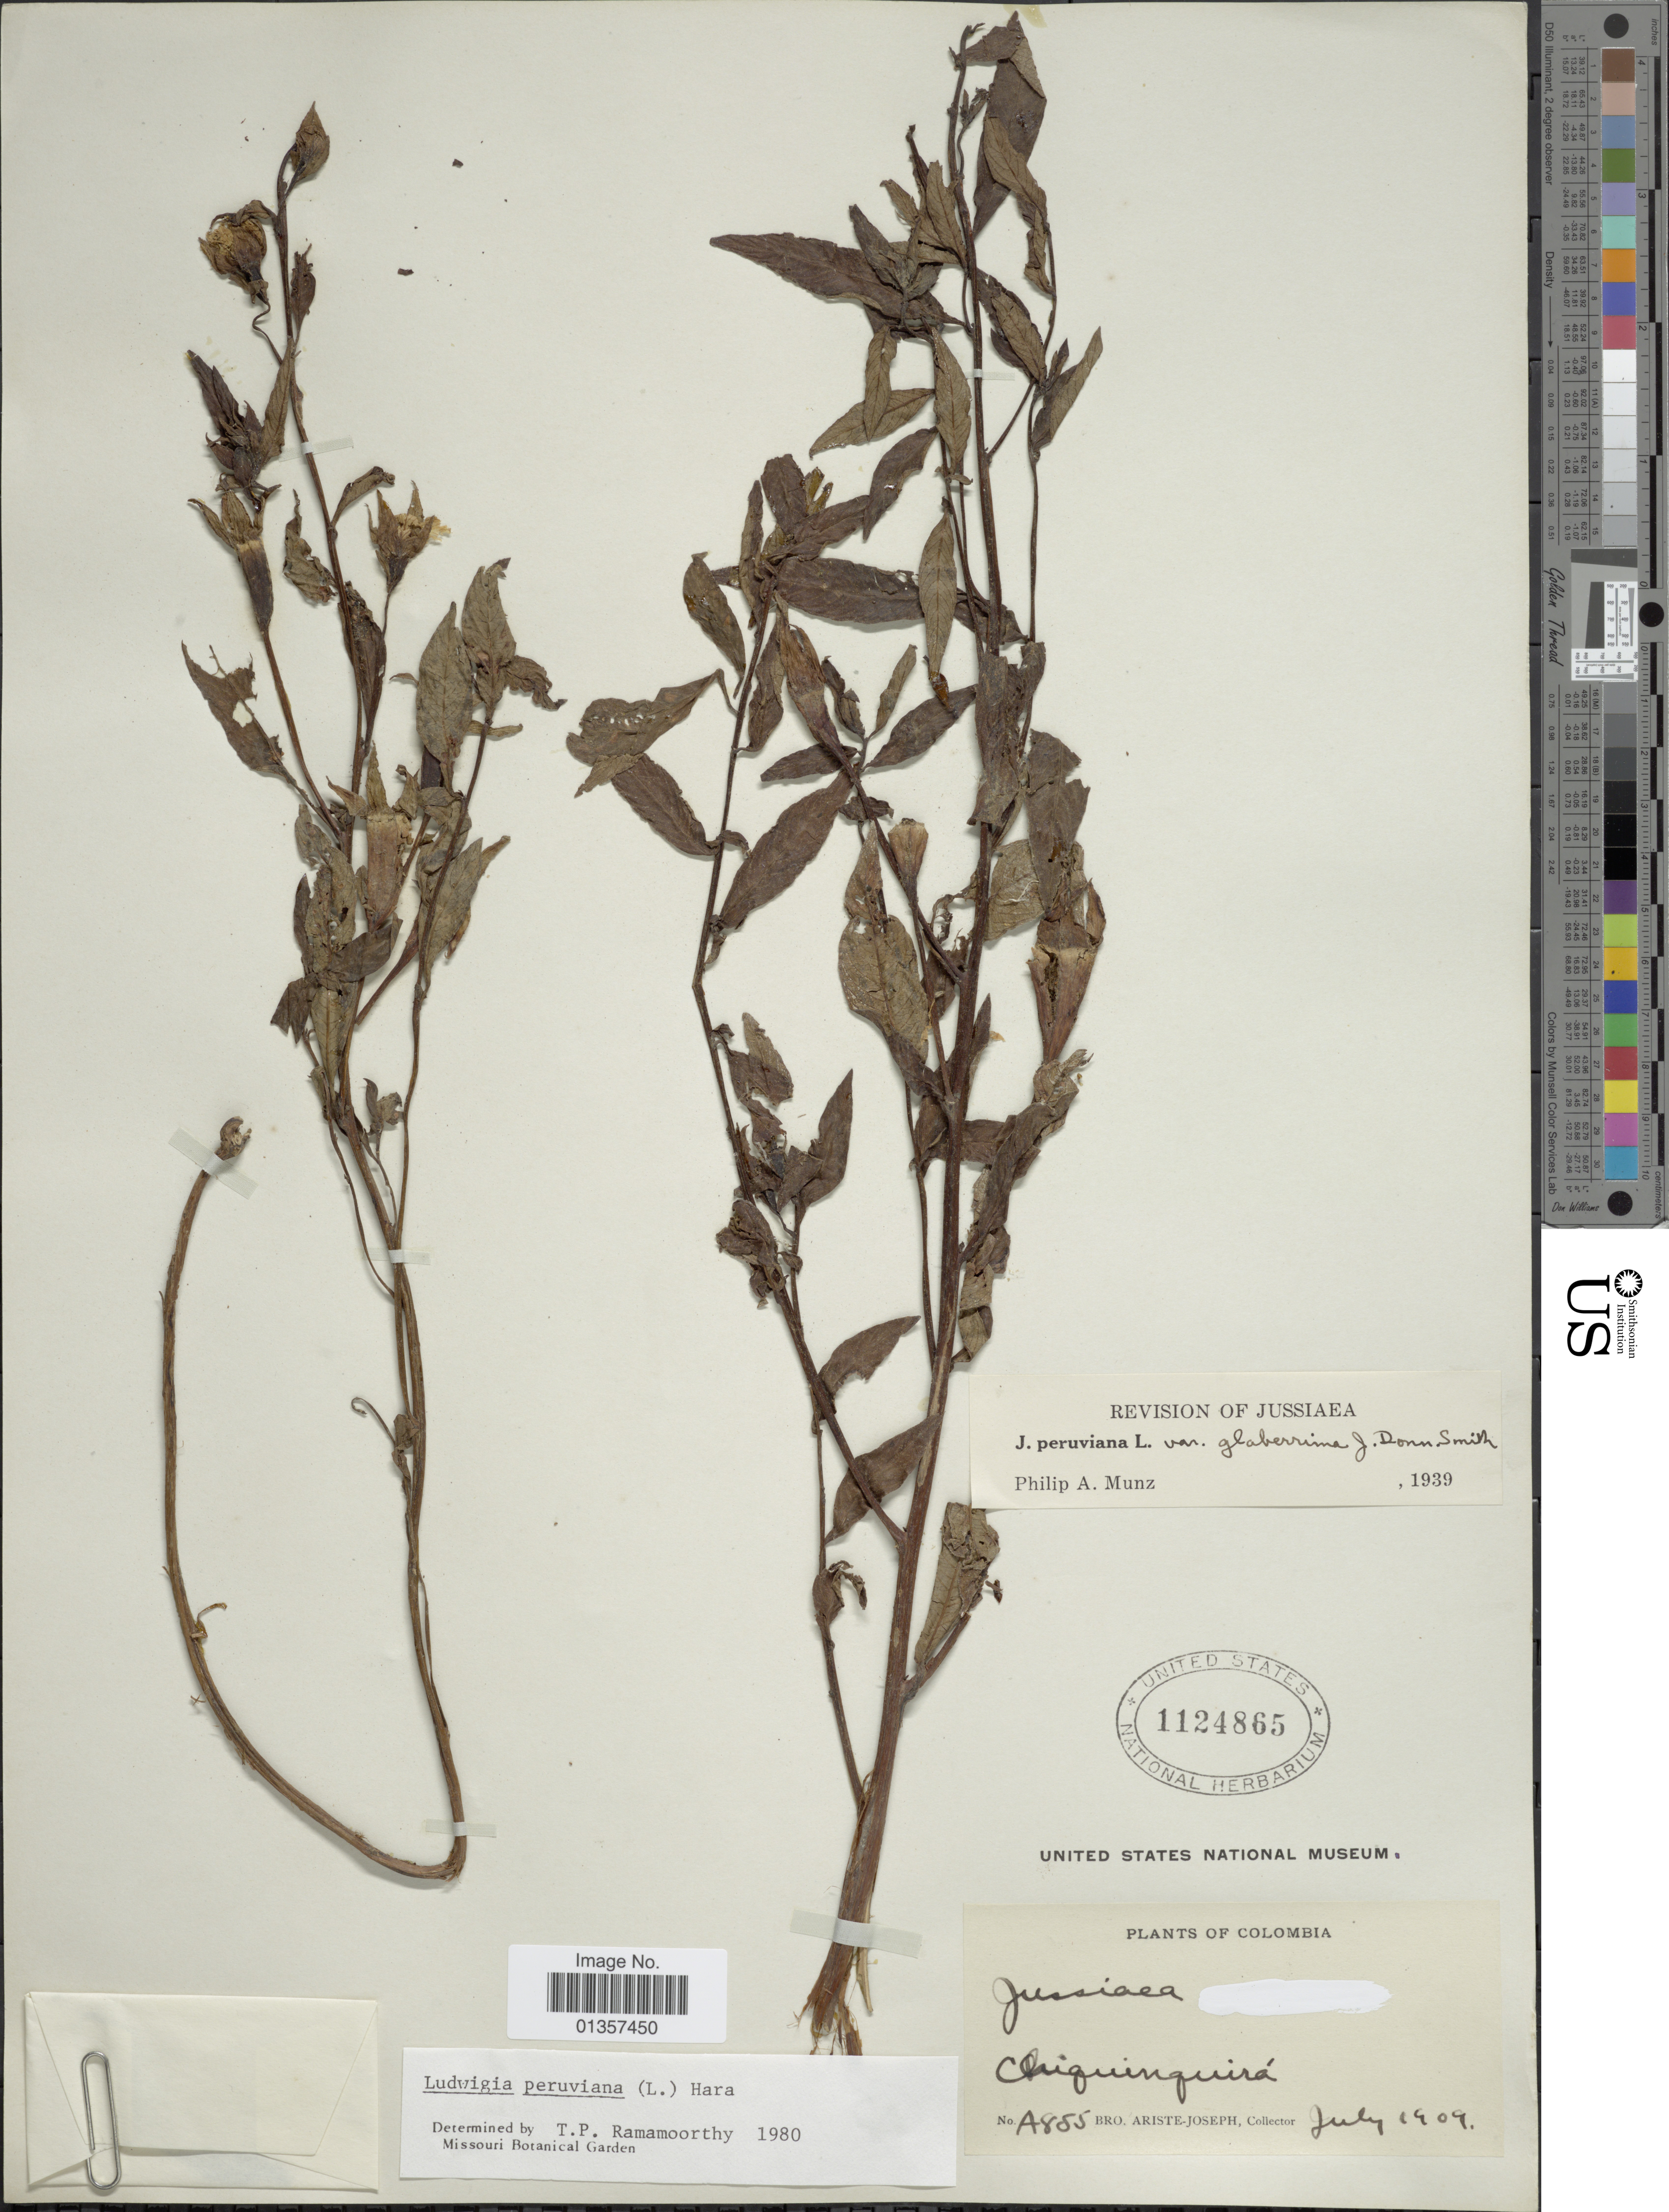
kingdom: Plantae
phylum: Tracheophyta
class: Magnoliopsida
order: Myrtales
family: Onagraceae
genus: Ludwigia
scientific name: Ludwigia peruviana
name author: (L.) H. Hara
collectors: Bro. Ariste-Joseph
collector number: A855*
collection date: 1909-07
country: Colombia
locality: Chiquinquirá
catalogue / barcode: US 1124865